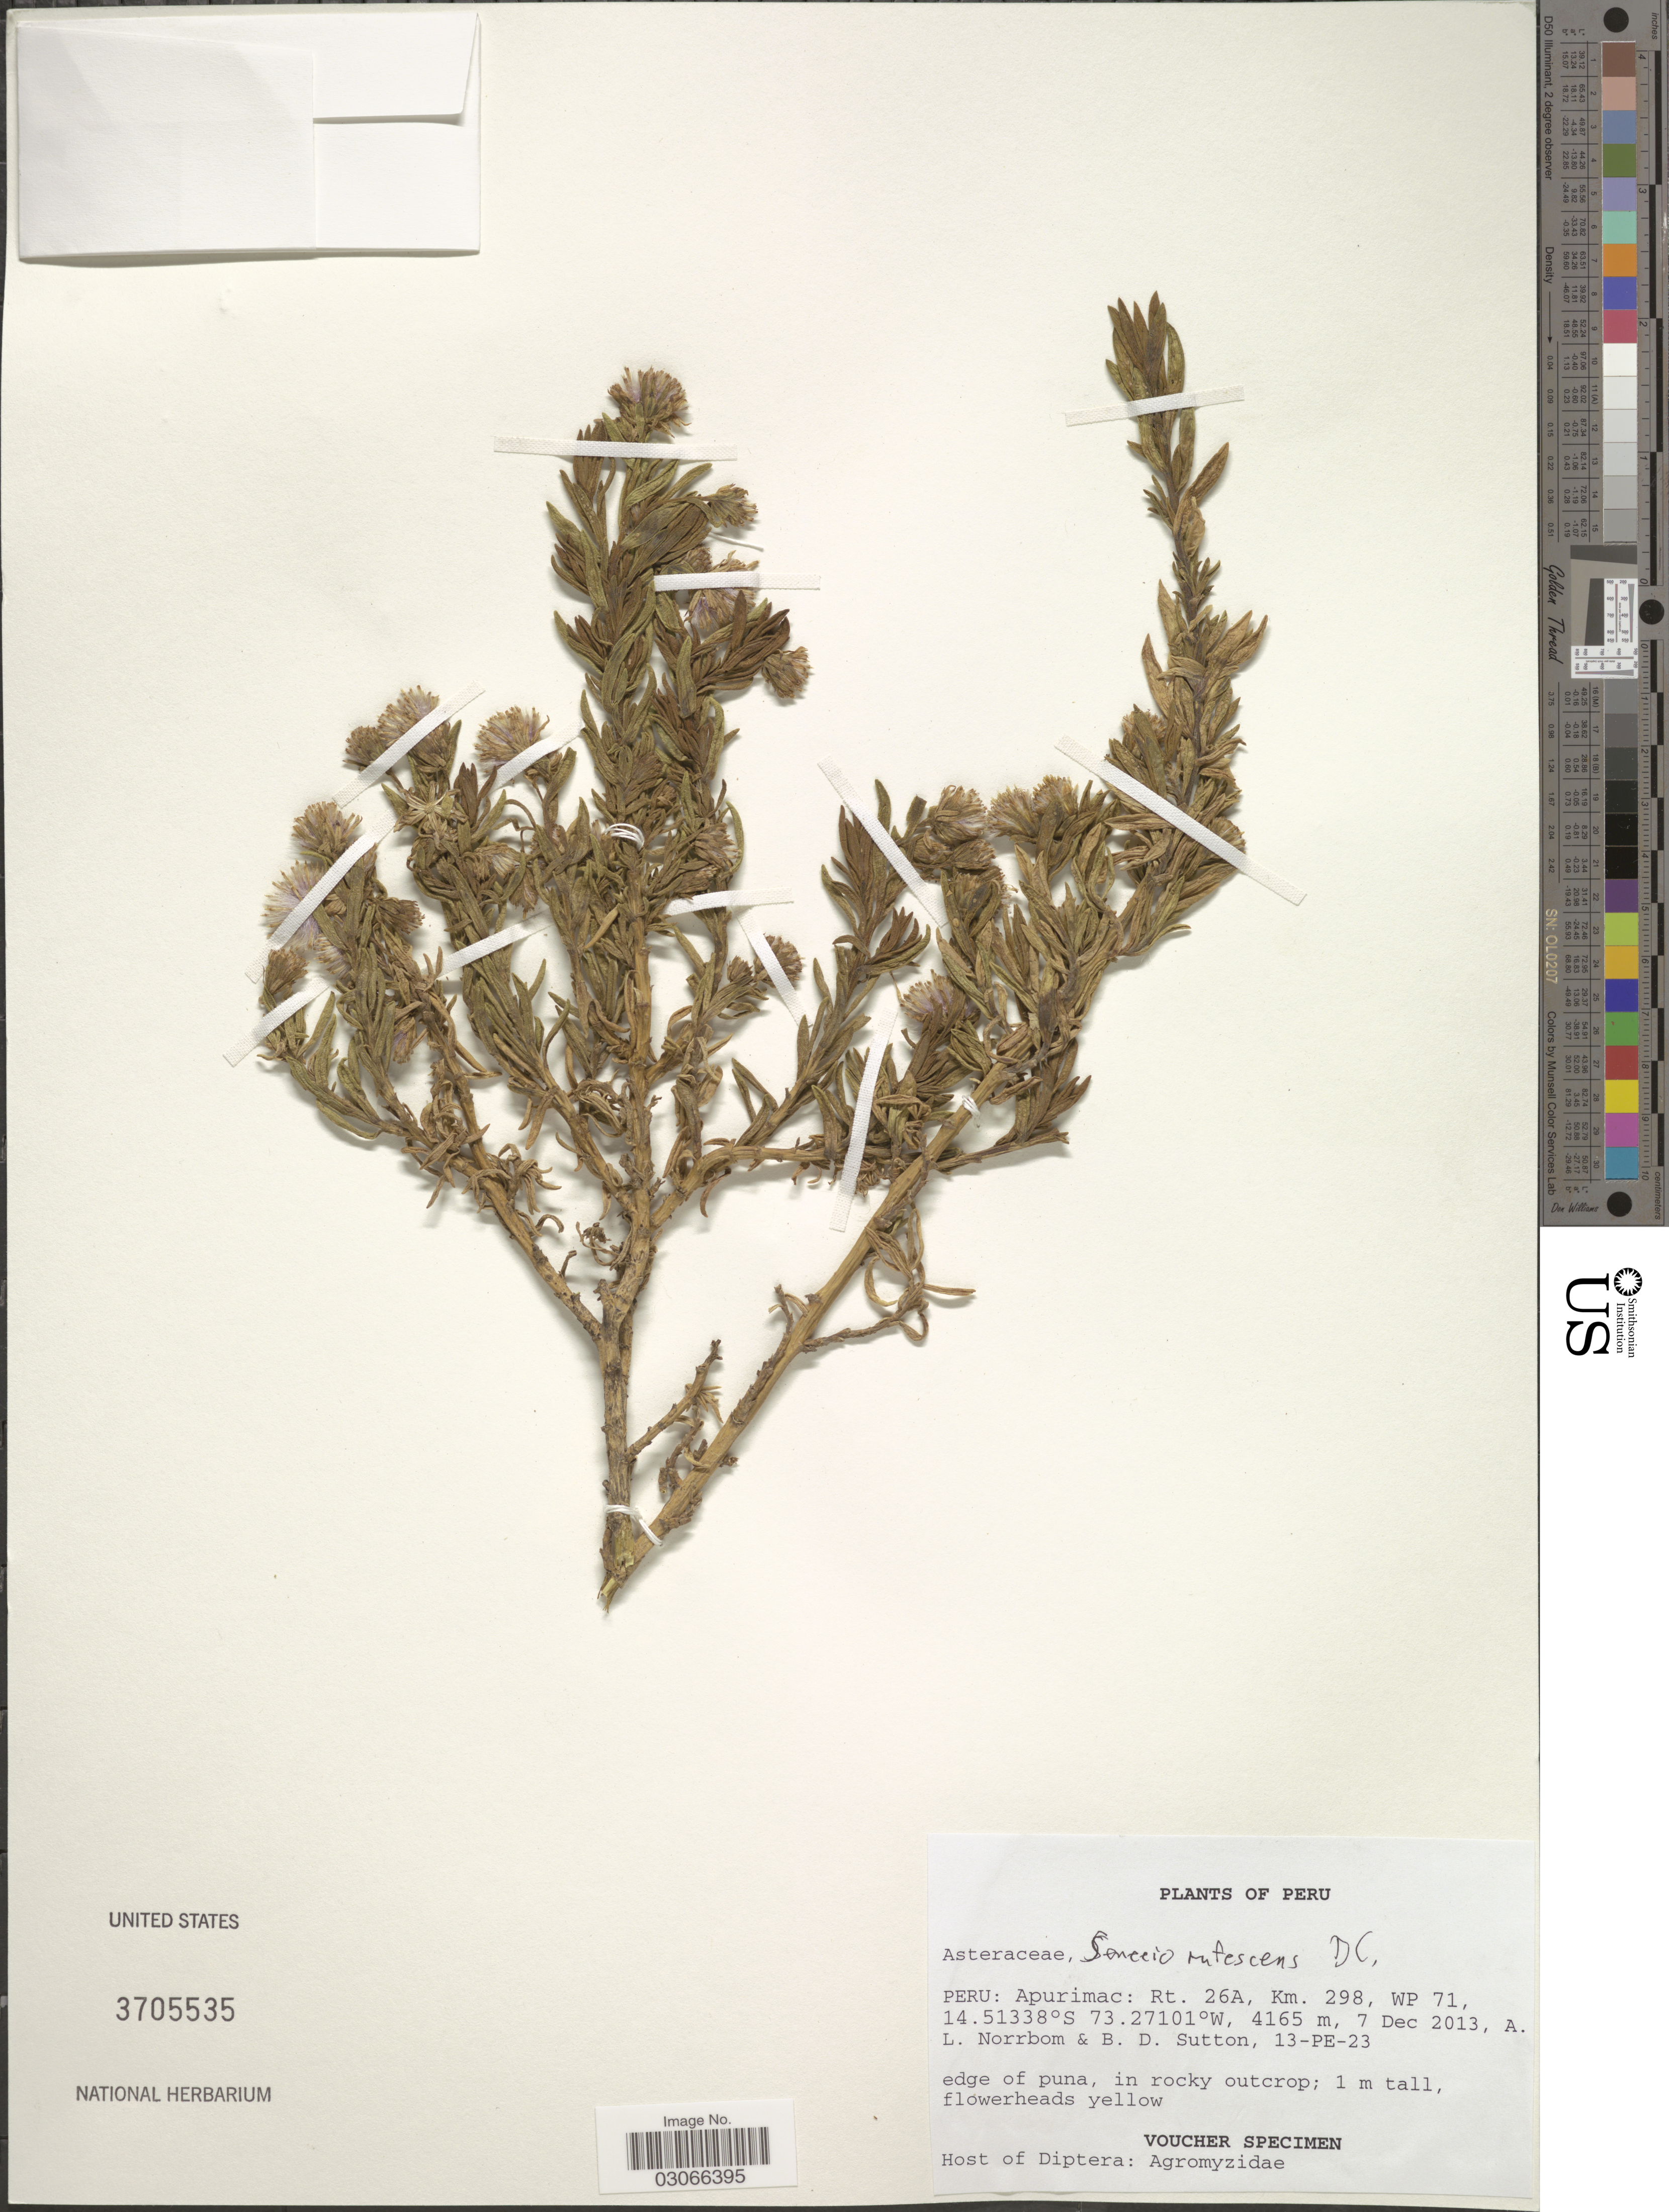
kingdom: Plantae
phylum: Tracheophyta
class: Magnoliopsida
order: Asterales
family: Asteraceae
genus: Senecio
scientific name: Senecio rufescens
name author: DC.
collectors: A. L. Norrbom & B. Sutton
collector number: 13-PE-23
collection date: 2013-12-07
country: Peru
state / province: Apurímac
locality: Rt. 26A, Km. 298, WP 71.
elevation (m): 4165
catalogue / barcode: US 3705535